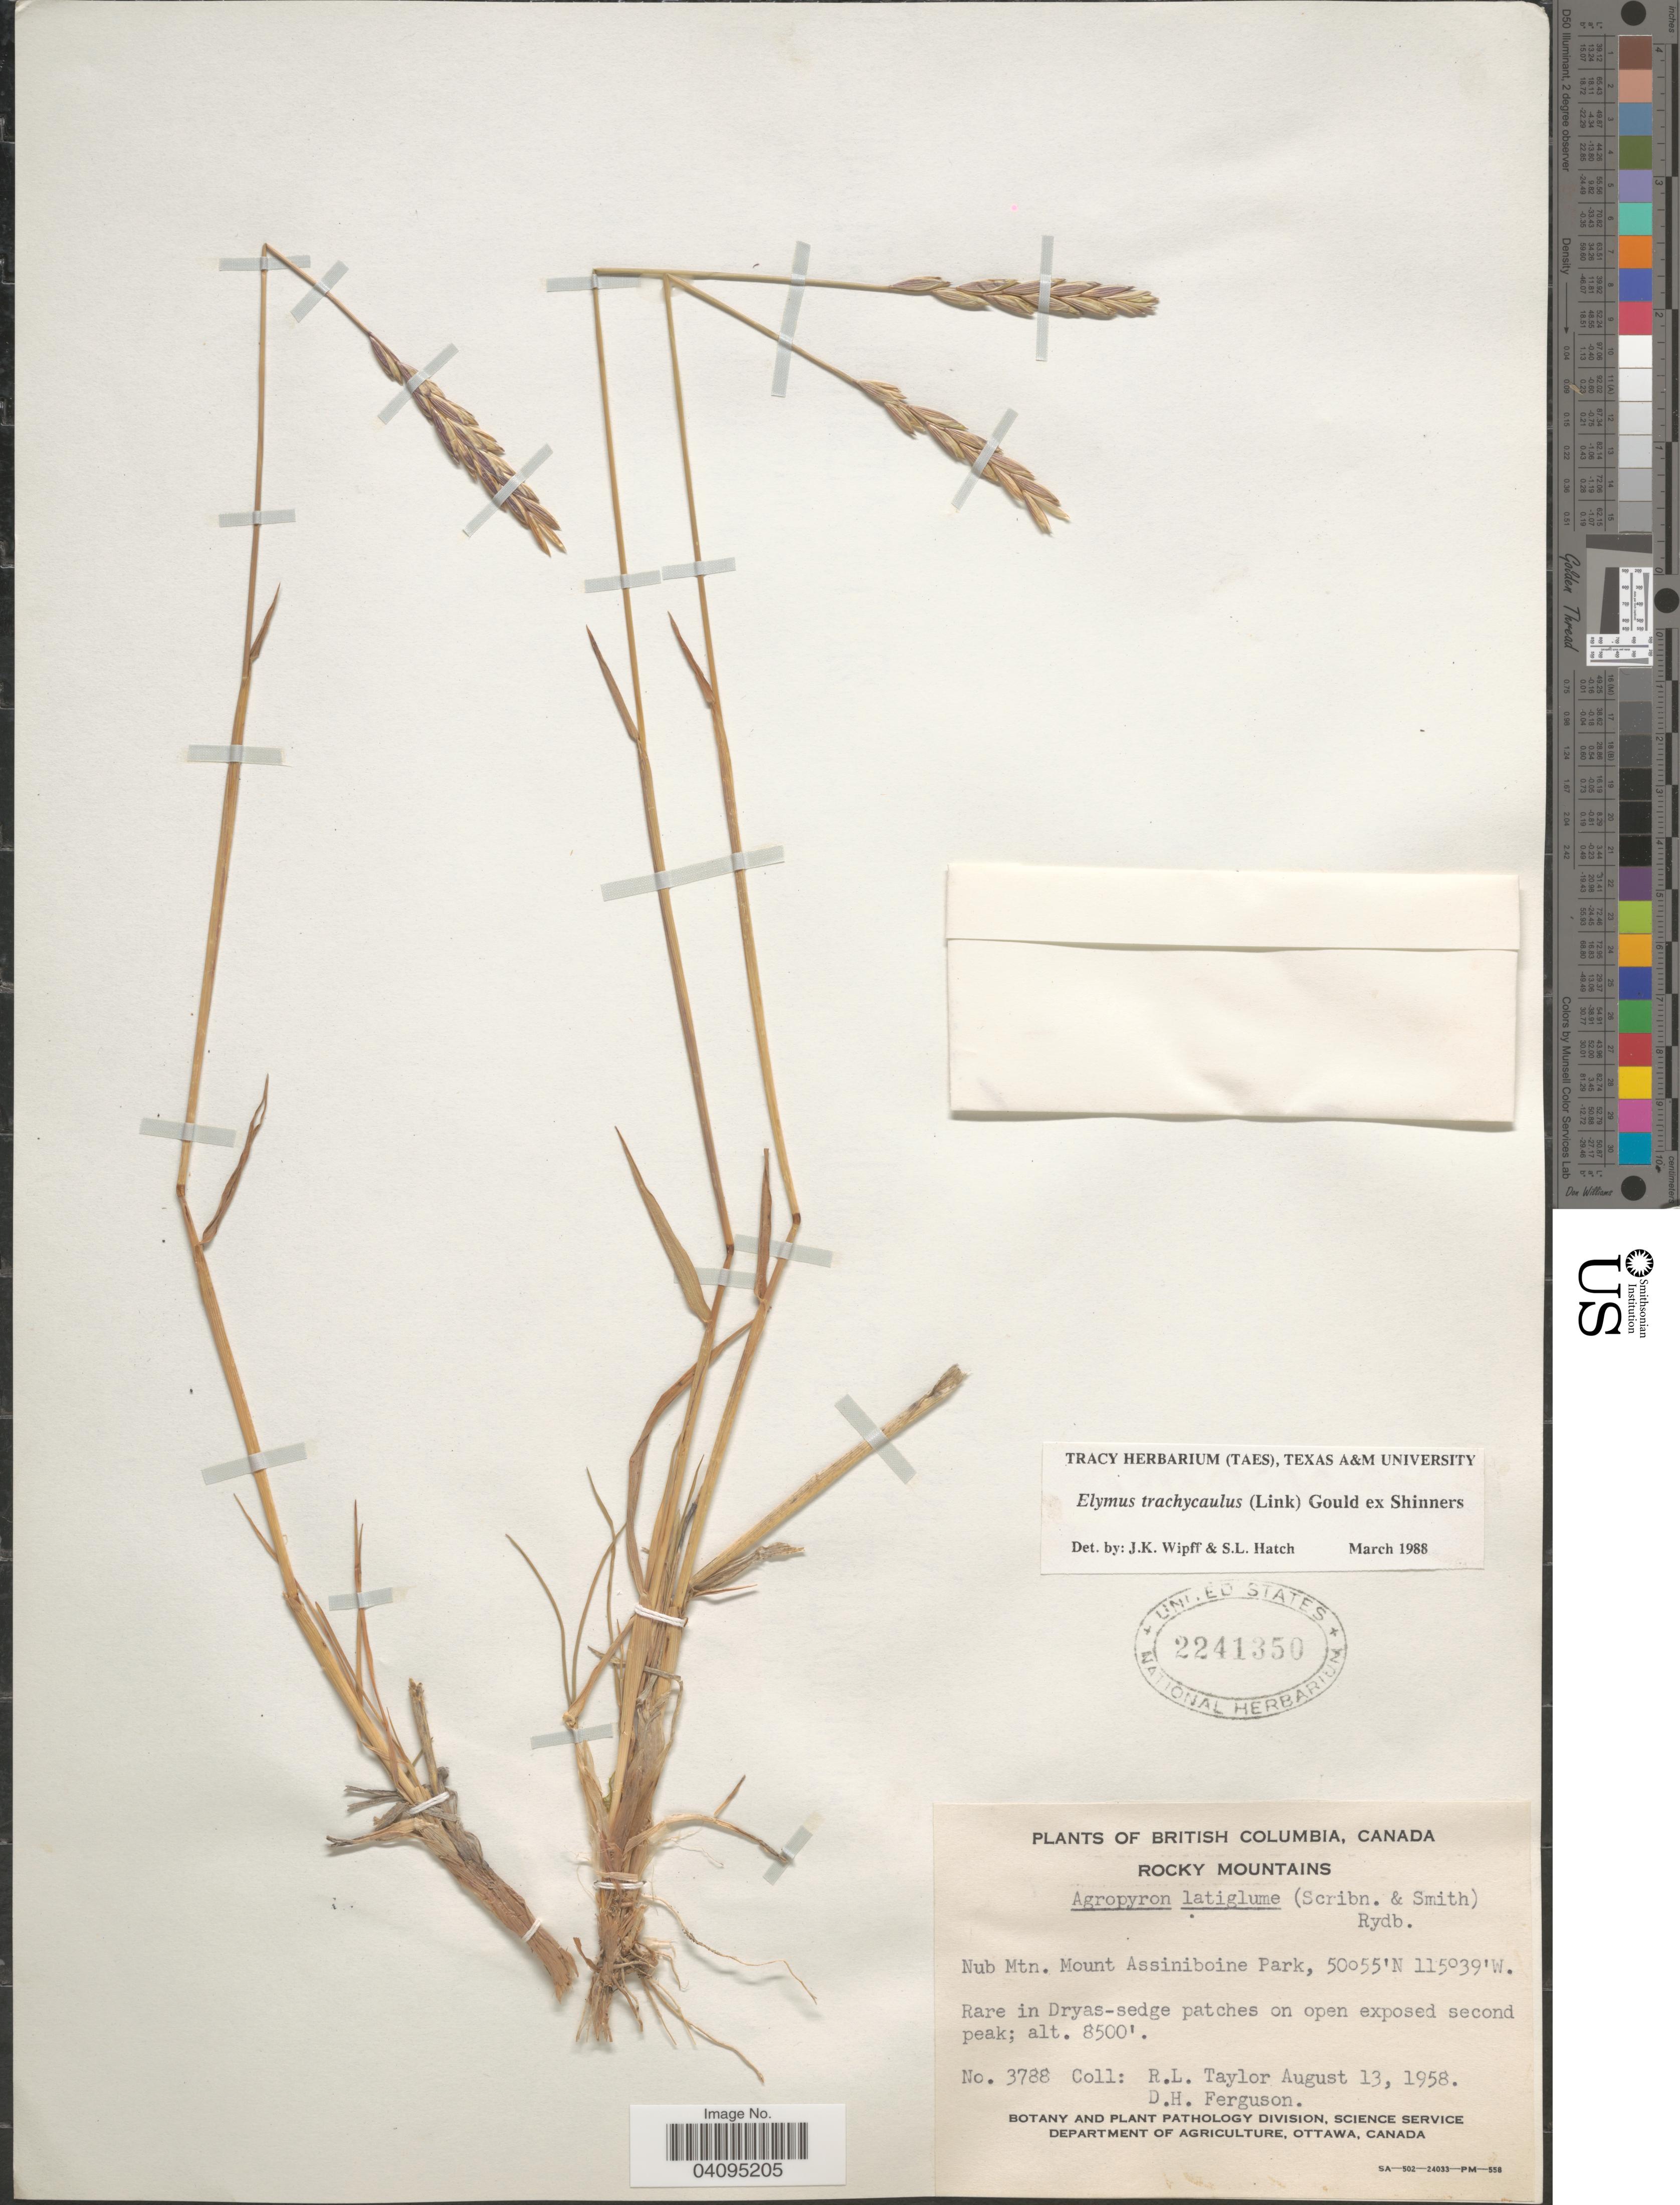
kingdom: Plantae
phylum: Tracheophyta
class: Liliopsida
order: Poales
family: Poaceae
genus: Elymus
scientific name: Elymus trachycaulus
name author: (Link) Gould ex Shinners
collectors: R. Taylor & D. Ferguson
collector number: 3788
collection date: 1958-08-13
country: Canada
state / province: British Columbia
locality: Rocky Mountains. Nub Mtn. Mount Assiniboine Park.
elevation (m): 2591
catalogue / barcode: US 2241350